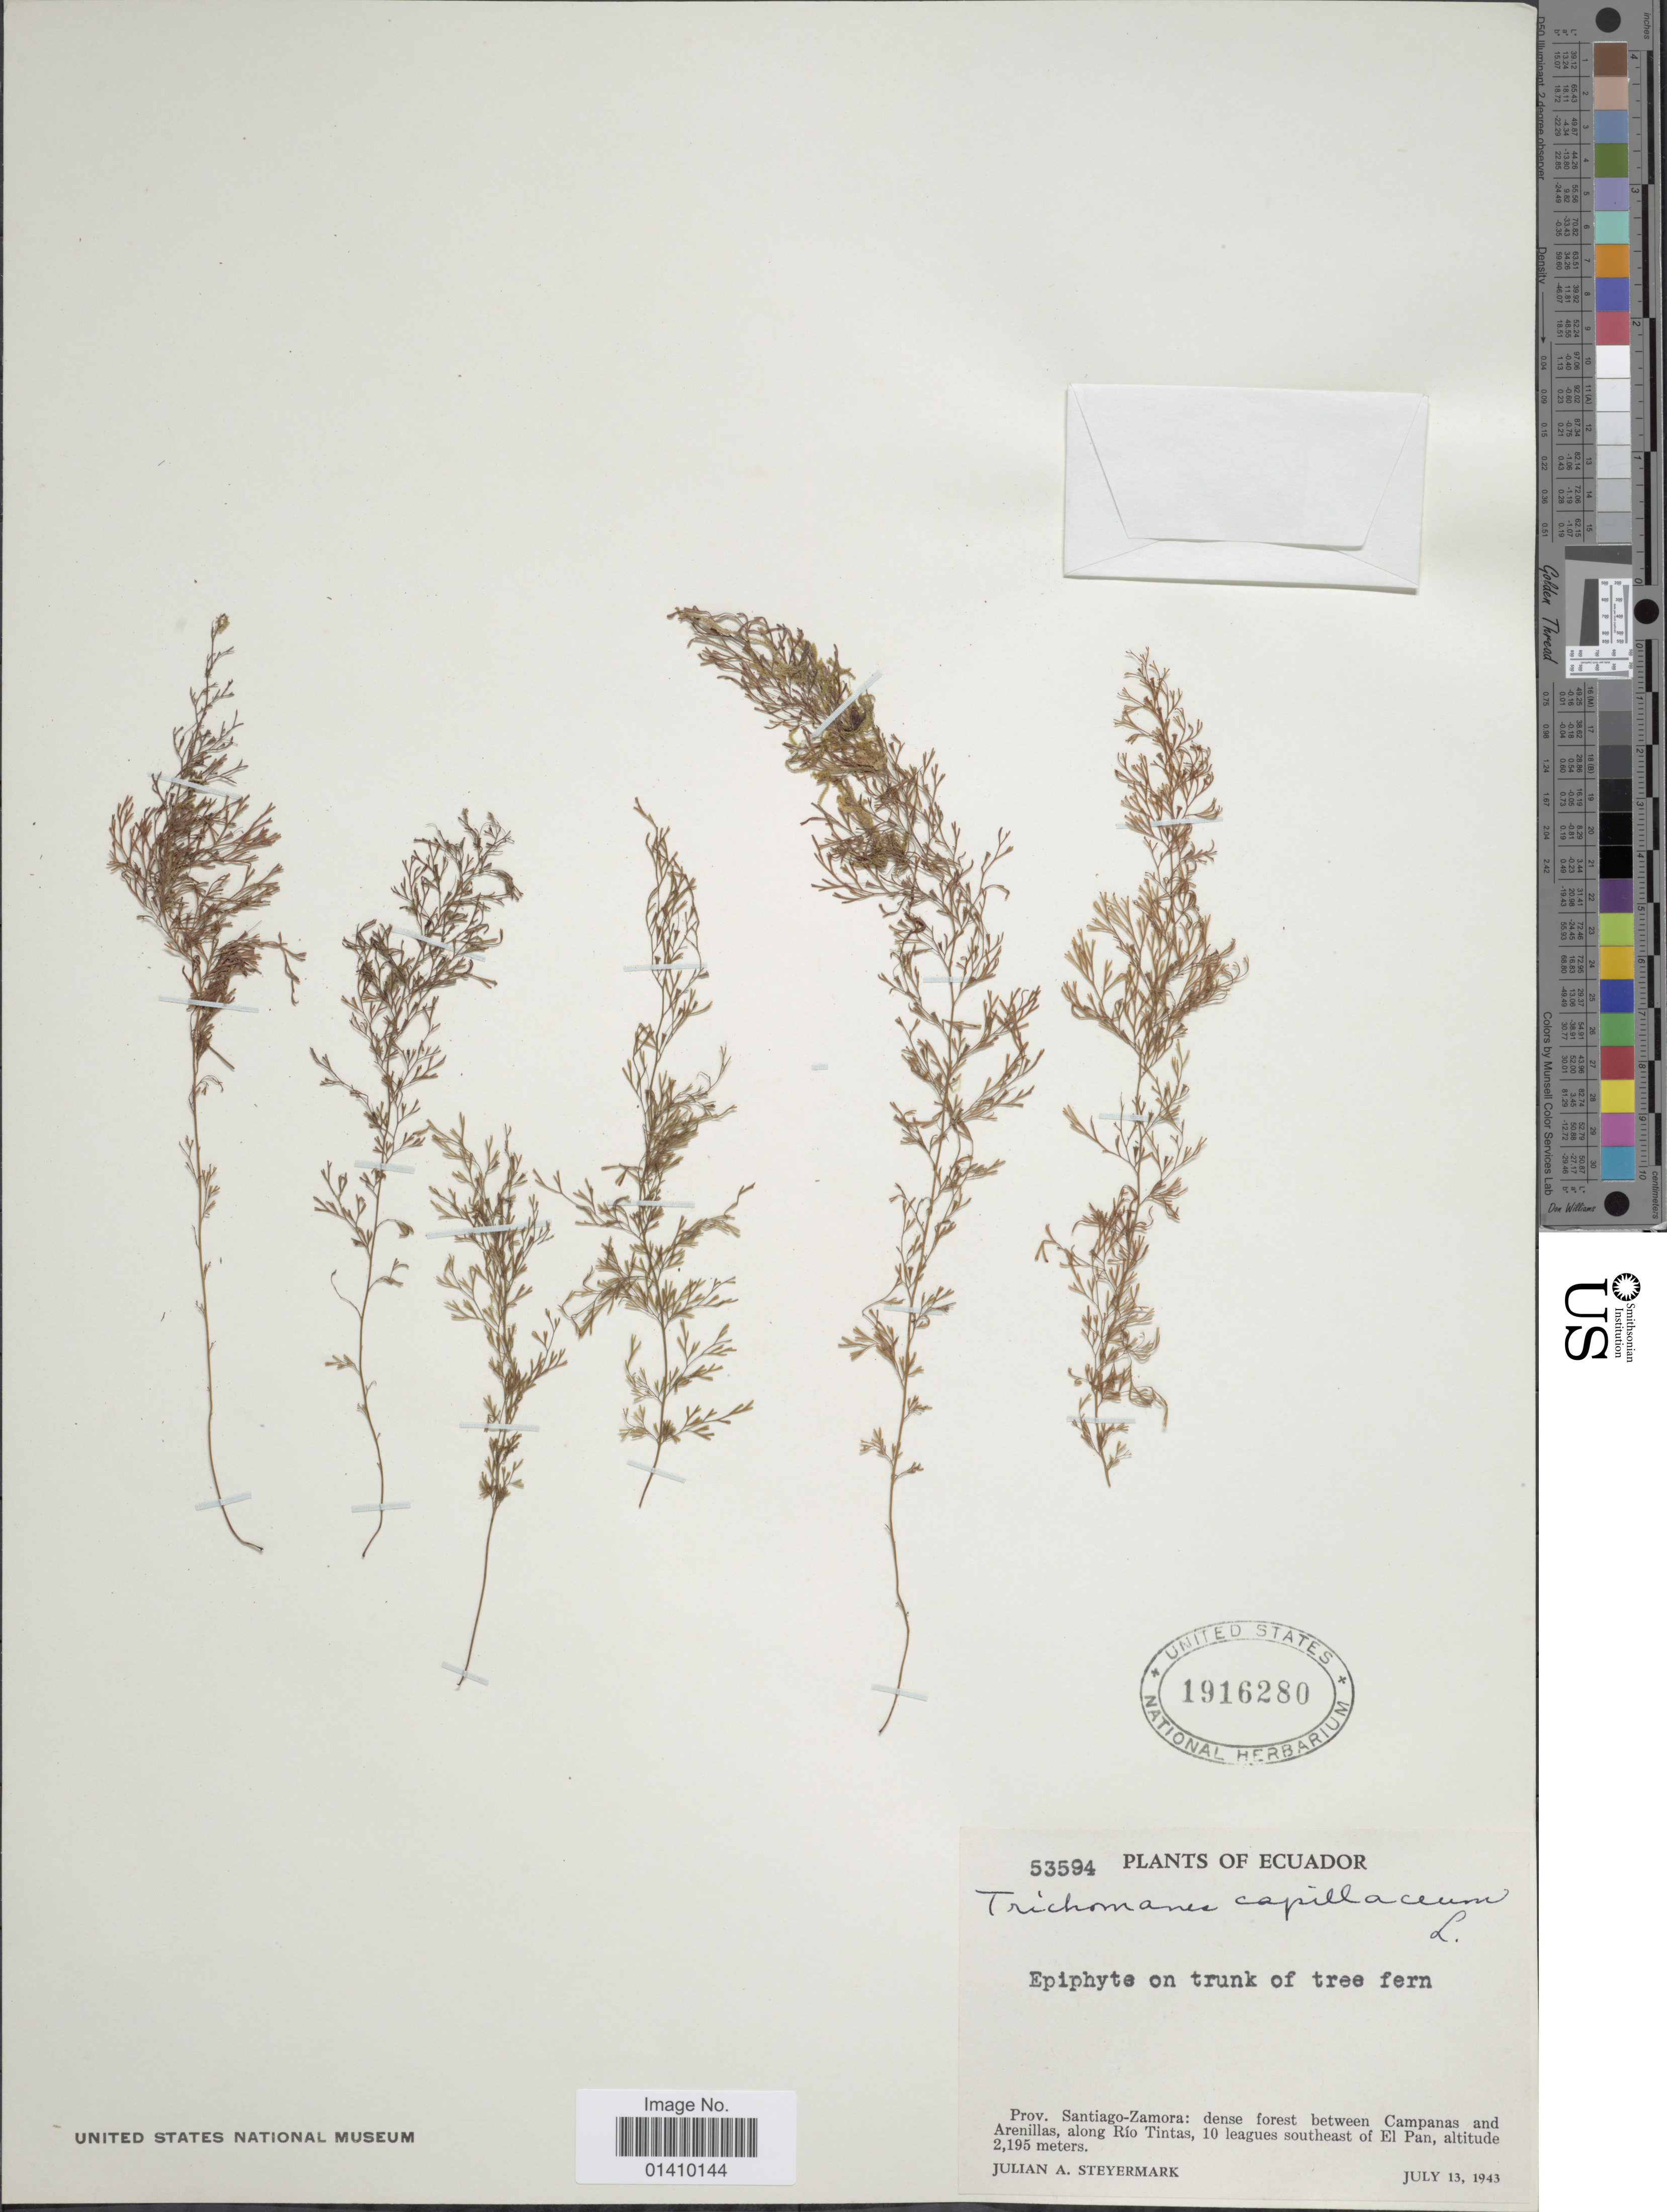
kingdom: Plantae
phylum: Tracheophyta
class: Polypodiopsida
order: Hymenophyllales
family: Hymenophyllaceae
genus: Polyphlebium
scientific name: Polyphlebium capillaceum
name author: (L.) Ebihara & Dubuisson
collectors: J. Steyermark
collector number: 53594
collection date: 1943-07-13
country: Ecuador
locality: Santiago-Zamora; dense forest between Campanas and Arenillas, along Rio Tintas, 10 leagues southeast of El Pan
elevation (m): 2195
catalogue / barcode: US 1916280